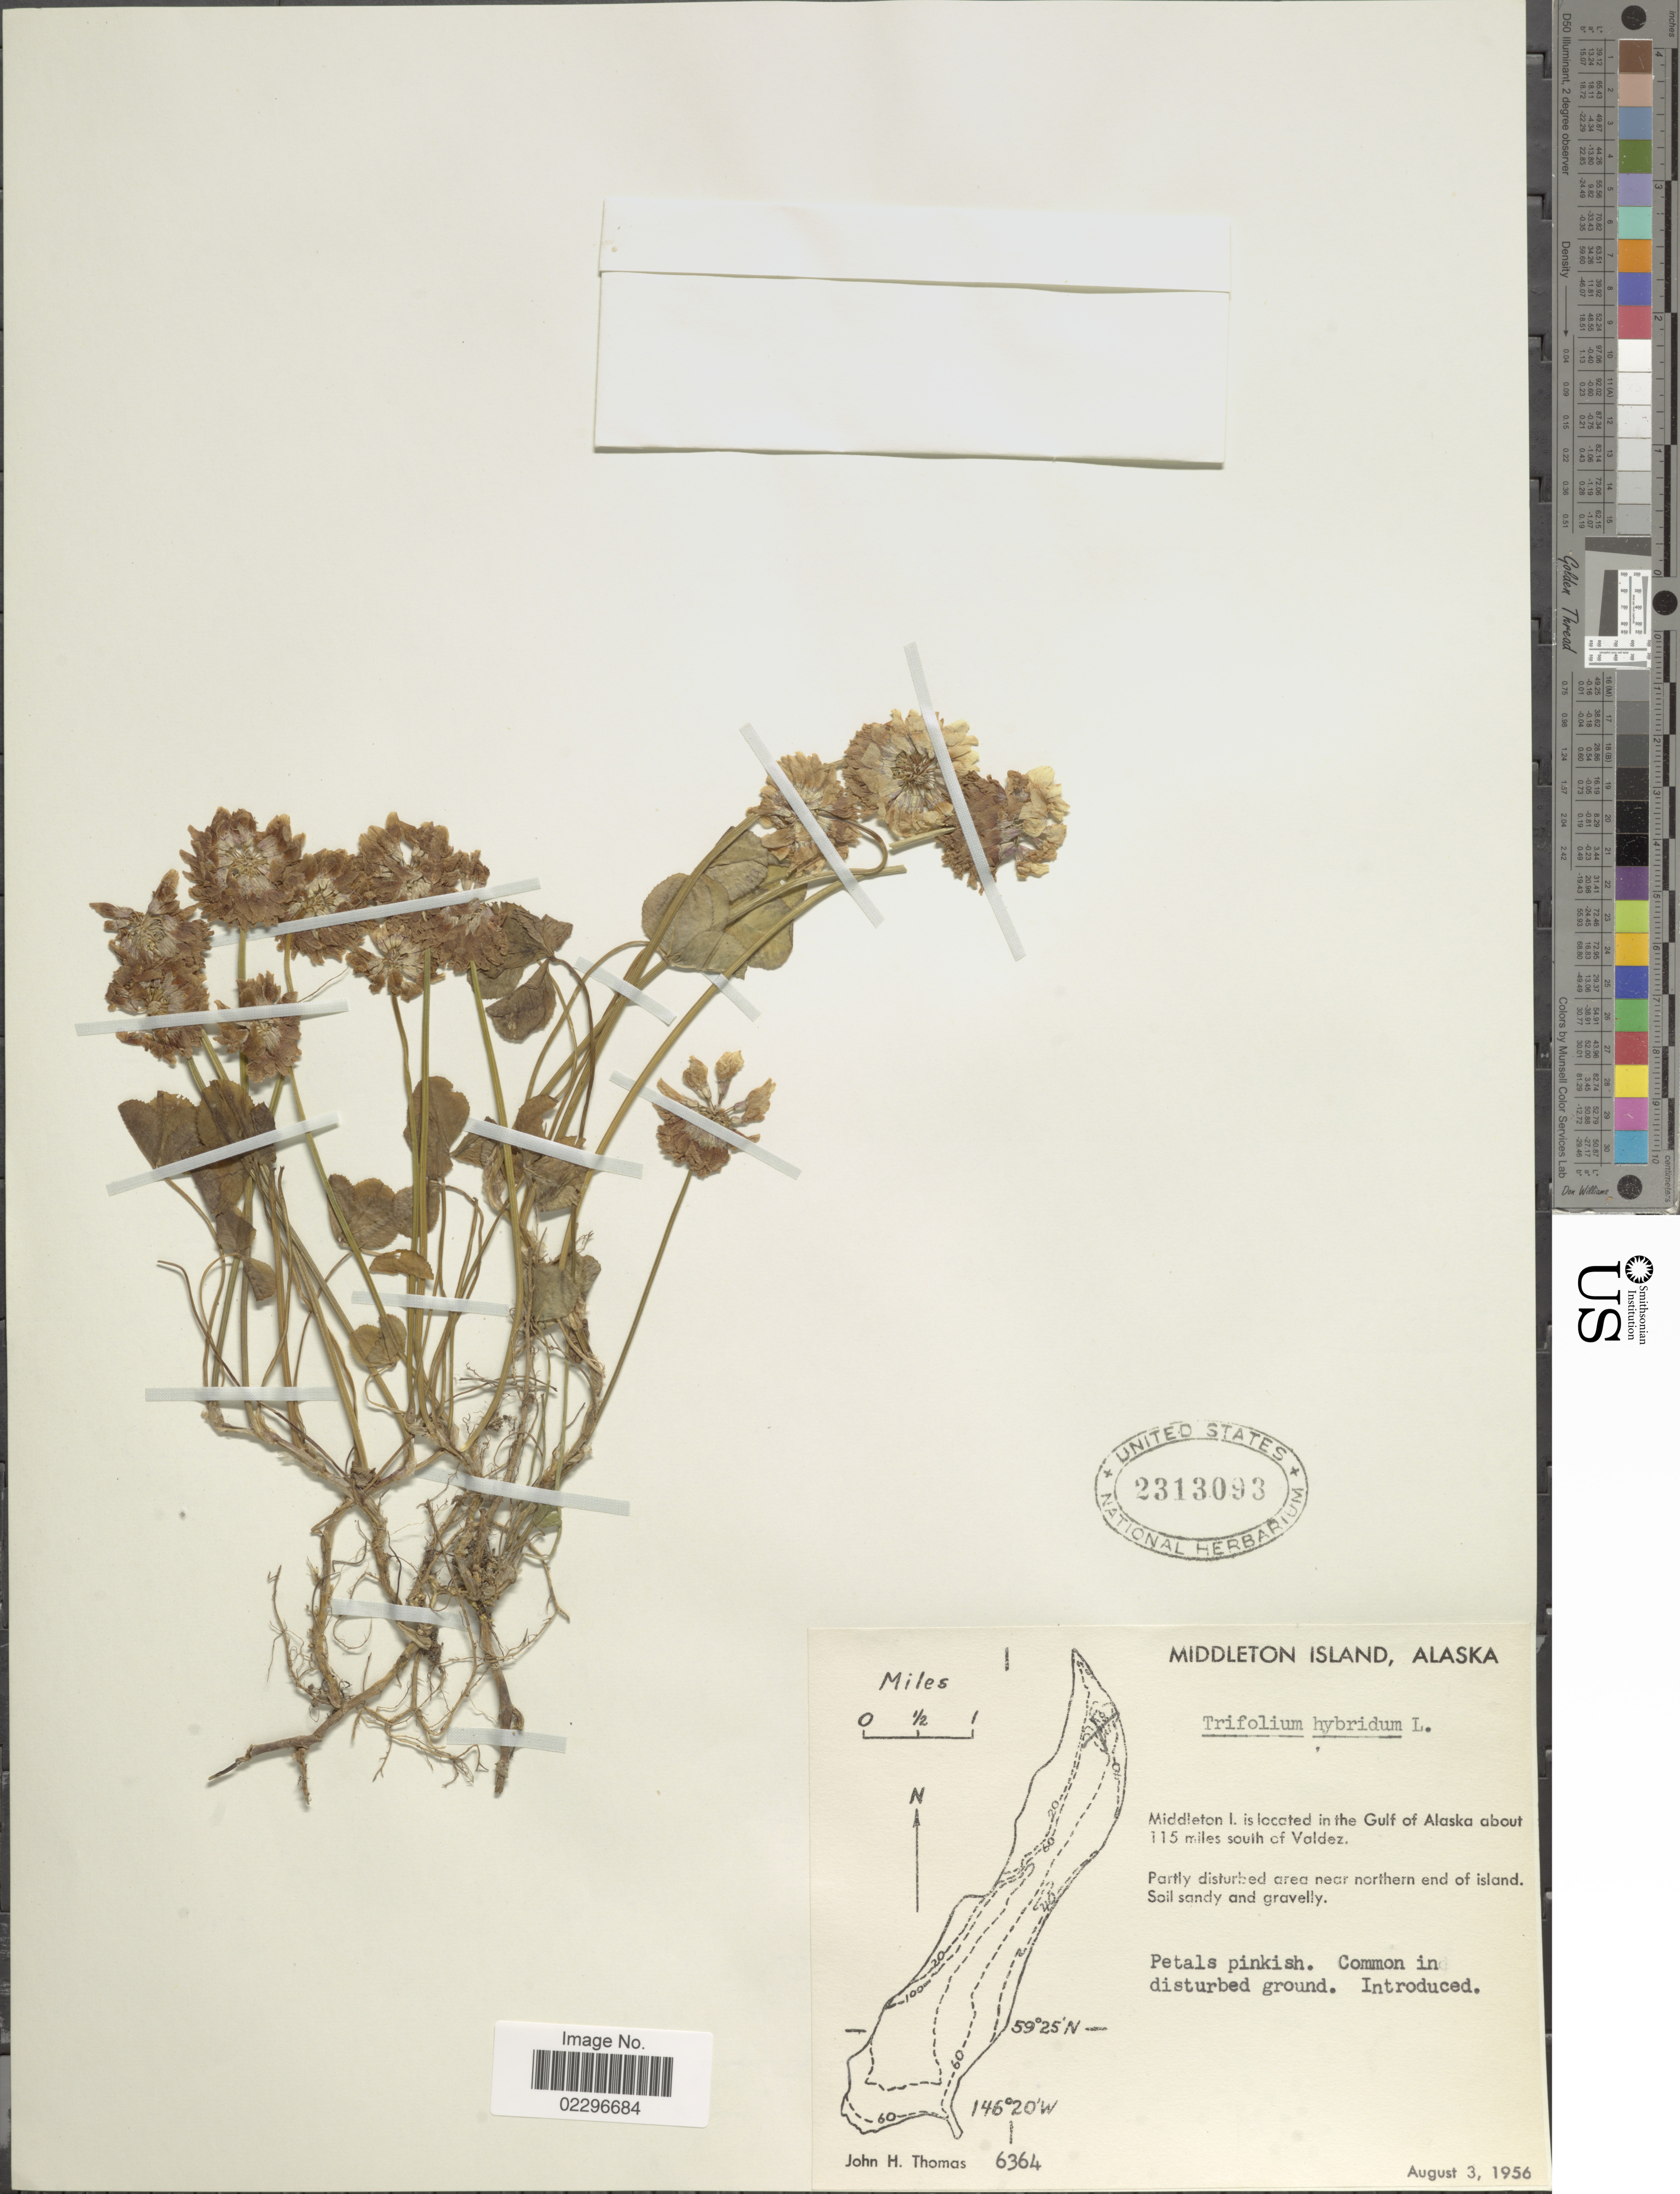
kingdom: Plantae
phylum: Tracheophyta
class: Magnoliopsida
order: Fabales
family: Fabaceae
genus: Trifolium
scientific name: Trifolium hybridum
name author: L.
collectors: J. H. Thomas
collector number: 6364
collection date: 1956-08-03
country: United States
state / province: Alaska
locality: Middleton Island. is located in the Gulf of Alaska about 115 miles south of Valdez.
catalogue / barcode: US 2313093